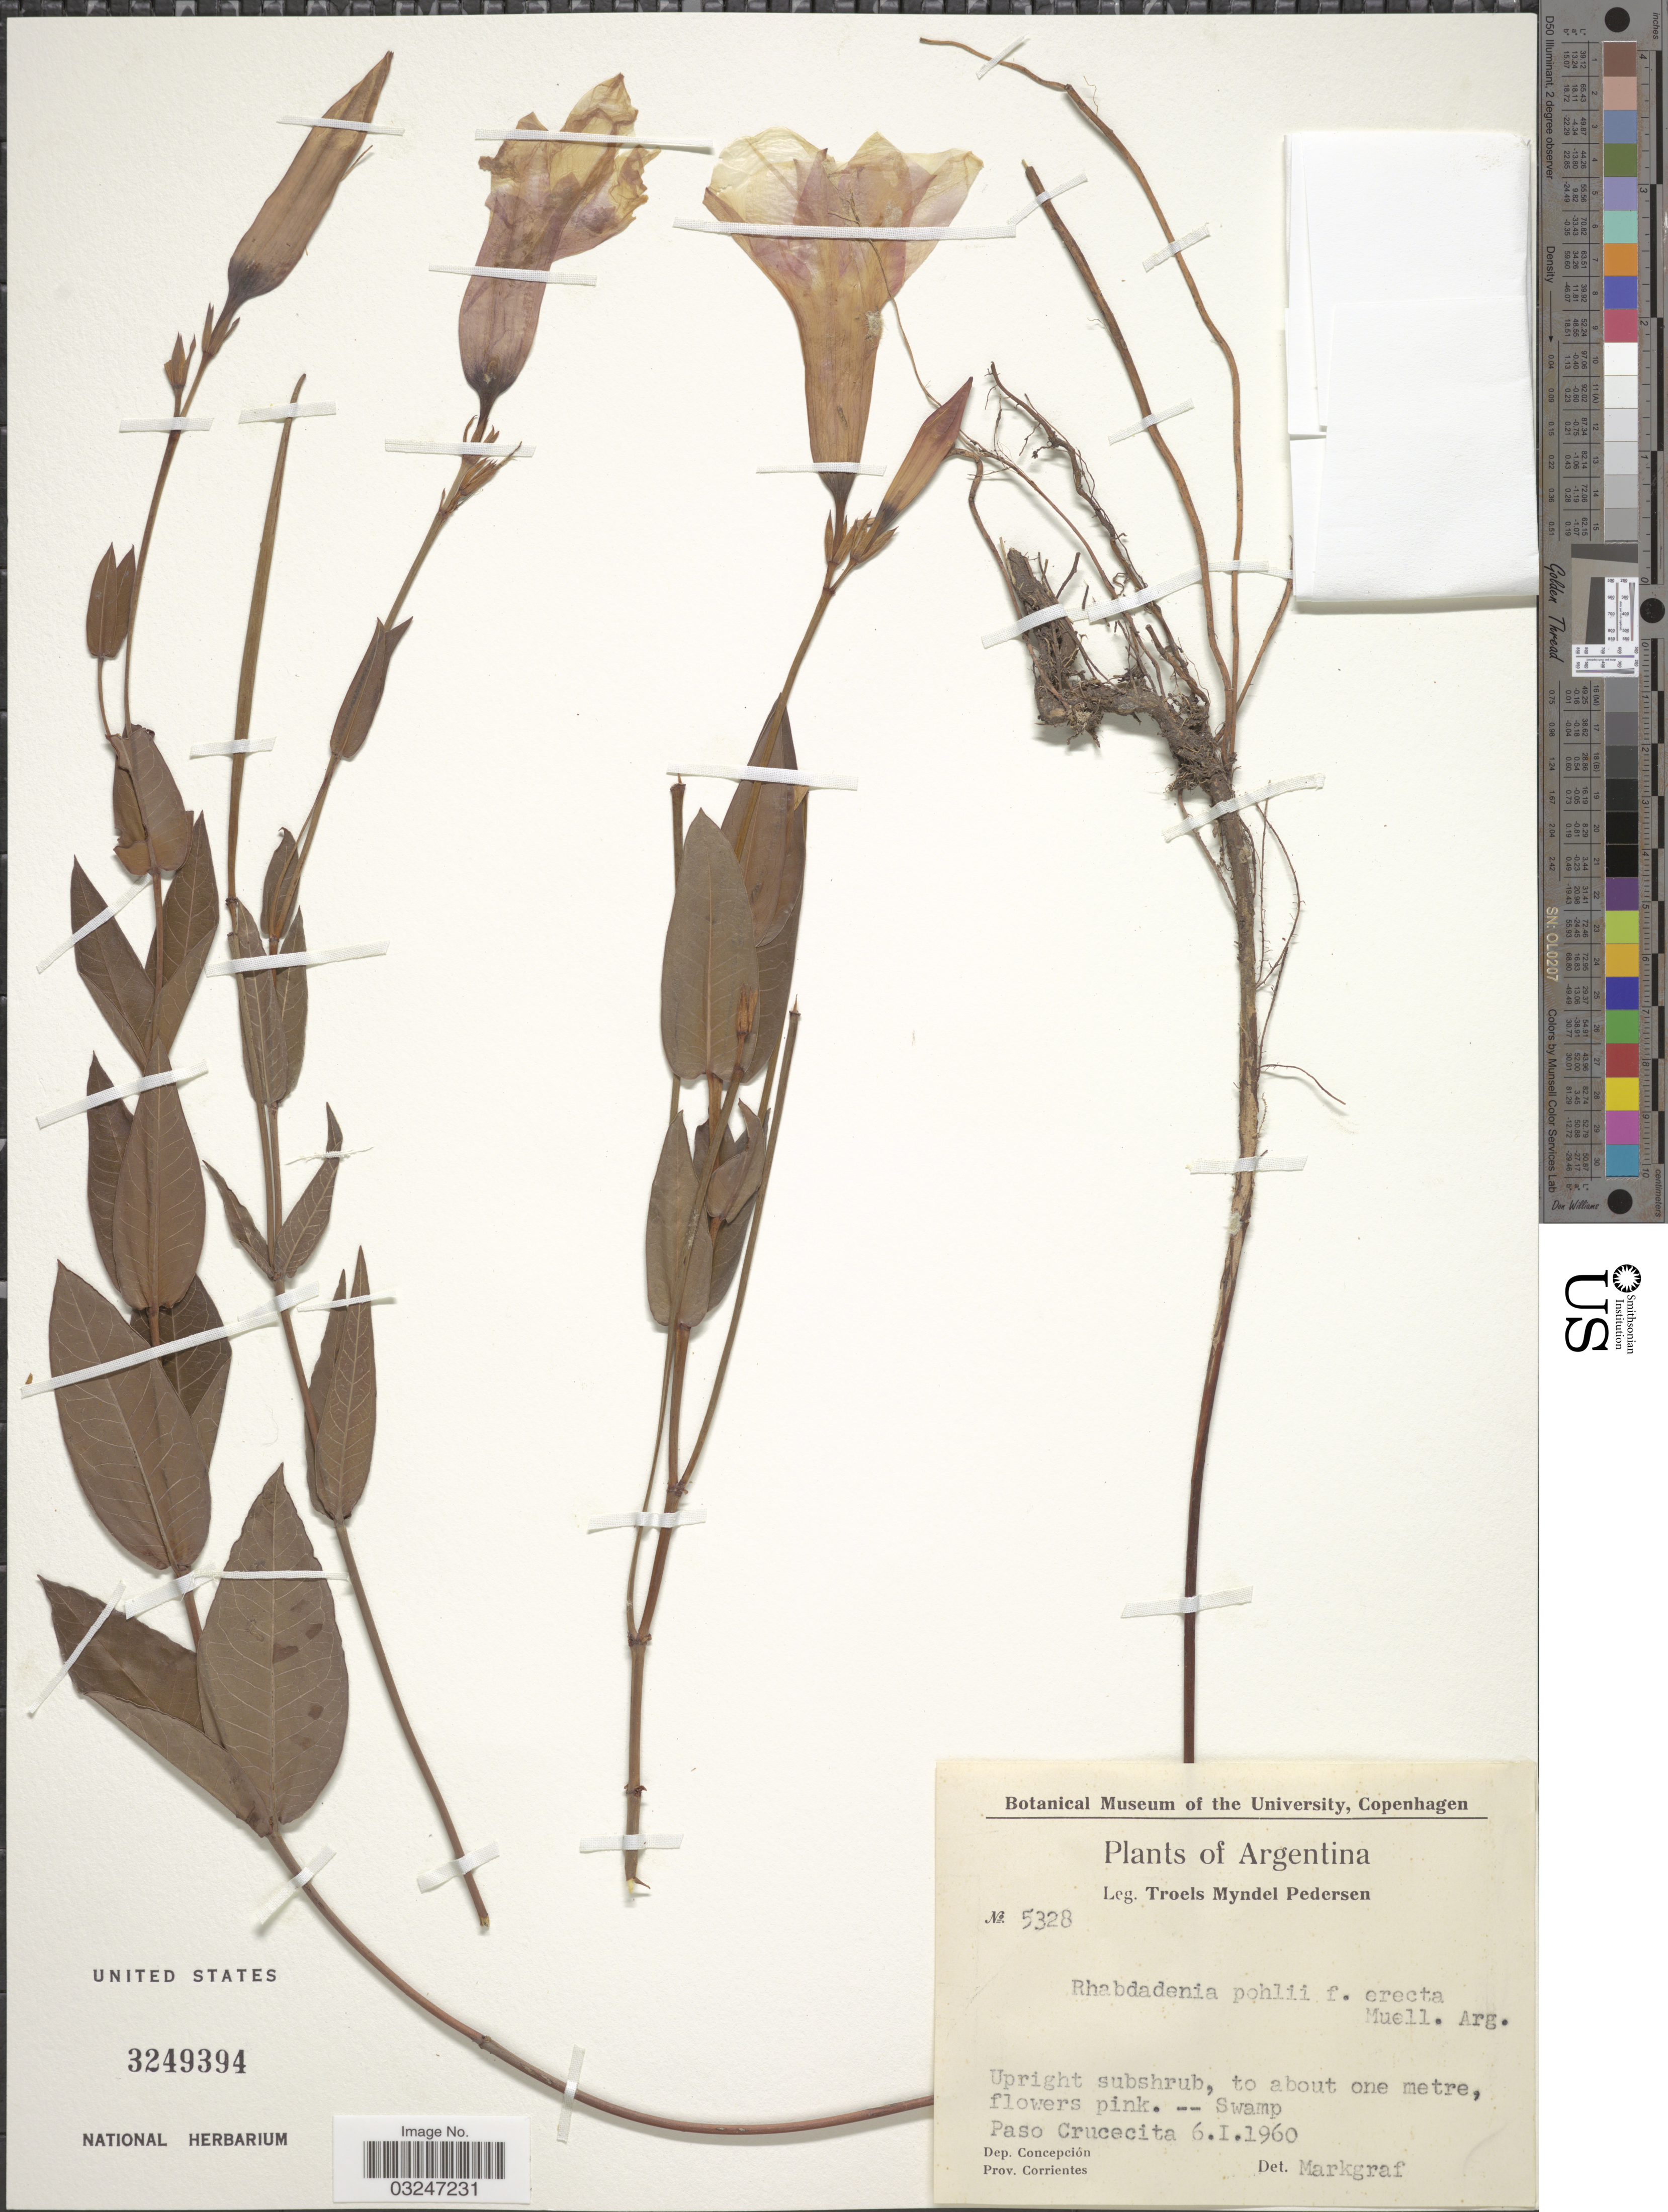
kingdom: Plantae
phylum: Tracheophyta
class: Magnoliopsida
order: Gentianales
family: Apocynaceae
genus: Rhabdadenia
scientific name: Rhabdadenia pohlii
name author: Müll. Arg.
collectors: T. Pederson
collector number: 5328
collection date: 1960-01-06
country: Argentina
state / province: Corrientes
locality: Paso Crucecita. Dep. Concepción. Prov. Corrientes.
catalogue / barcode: US 3249394